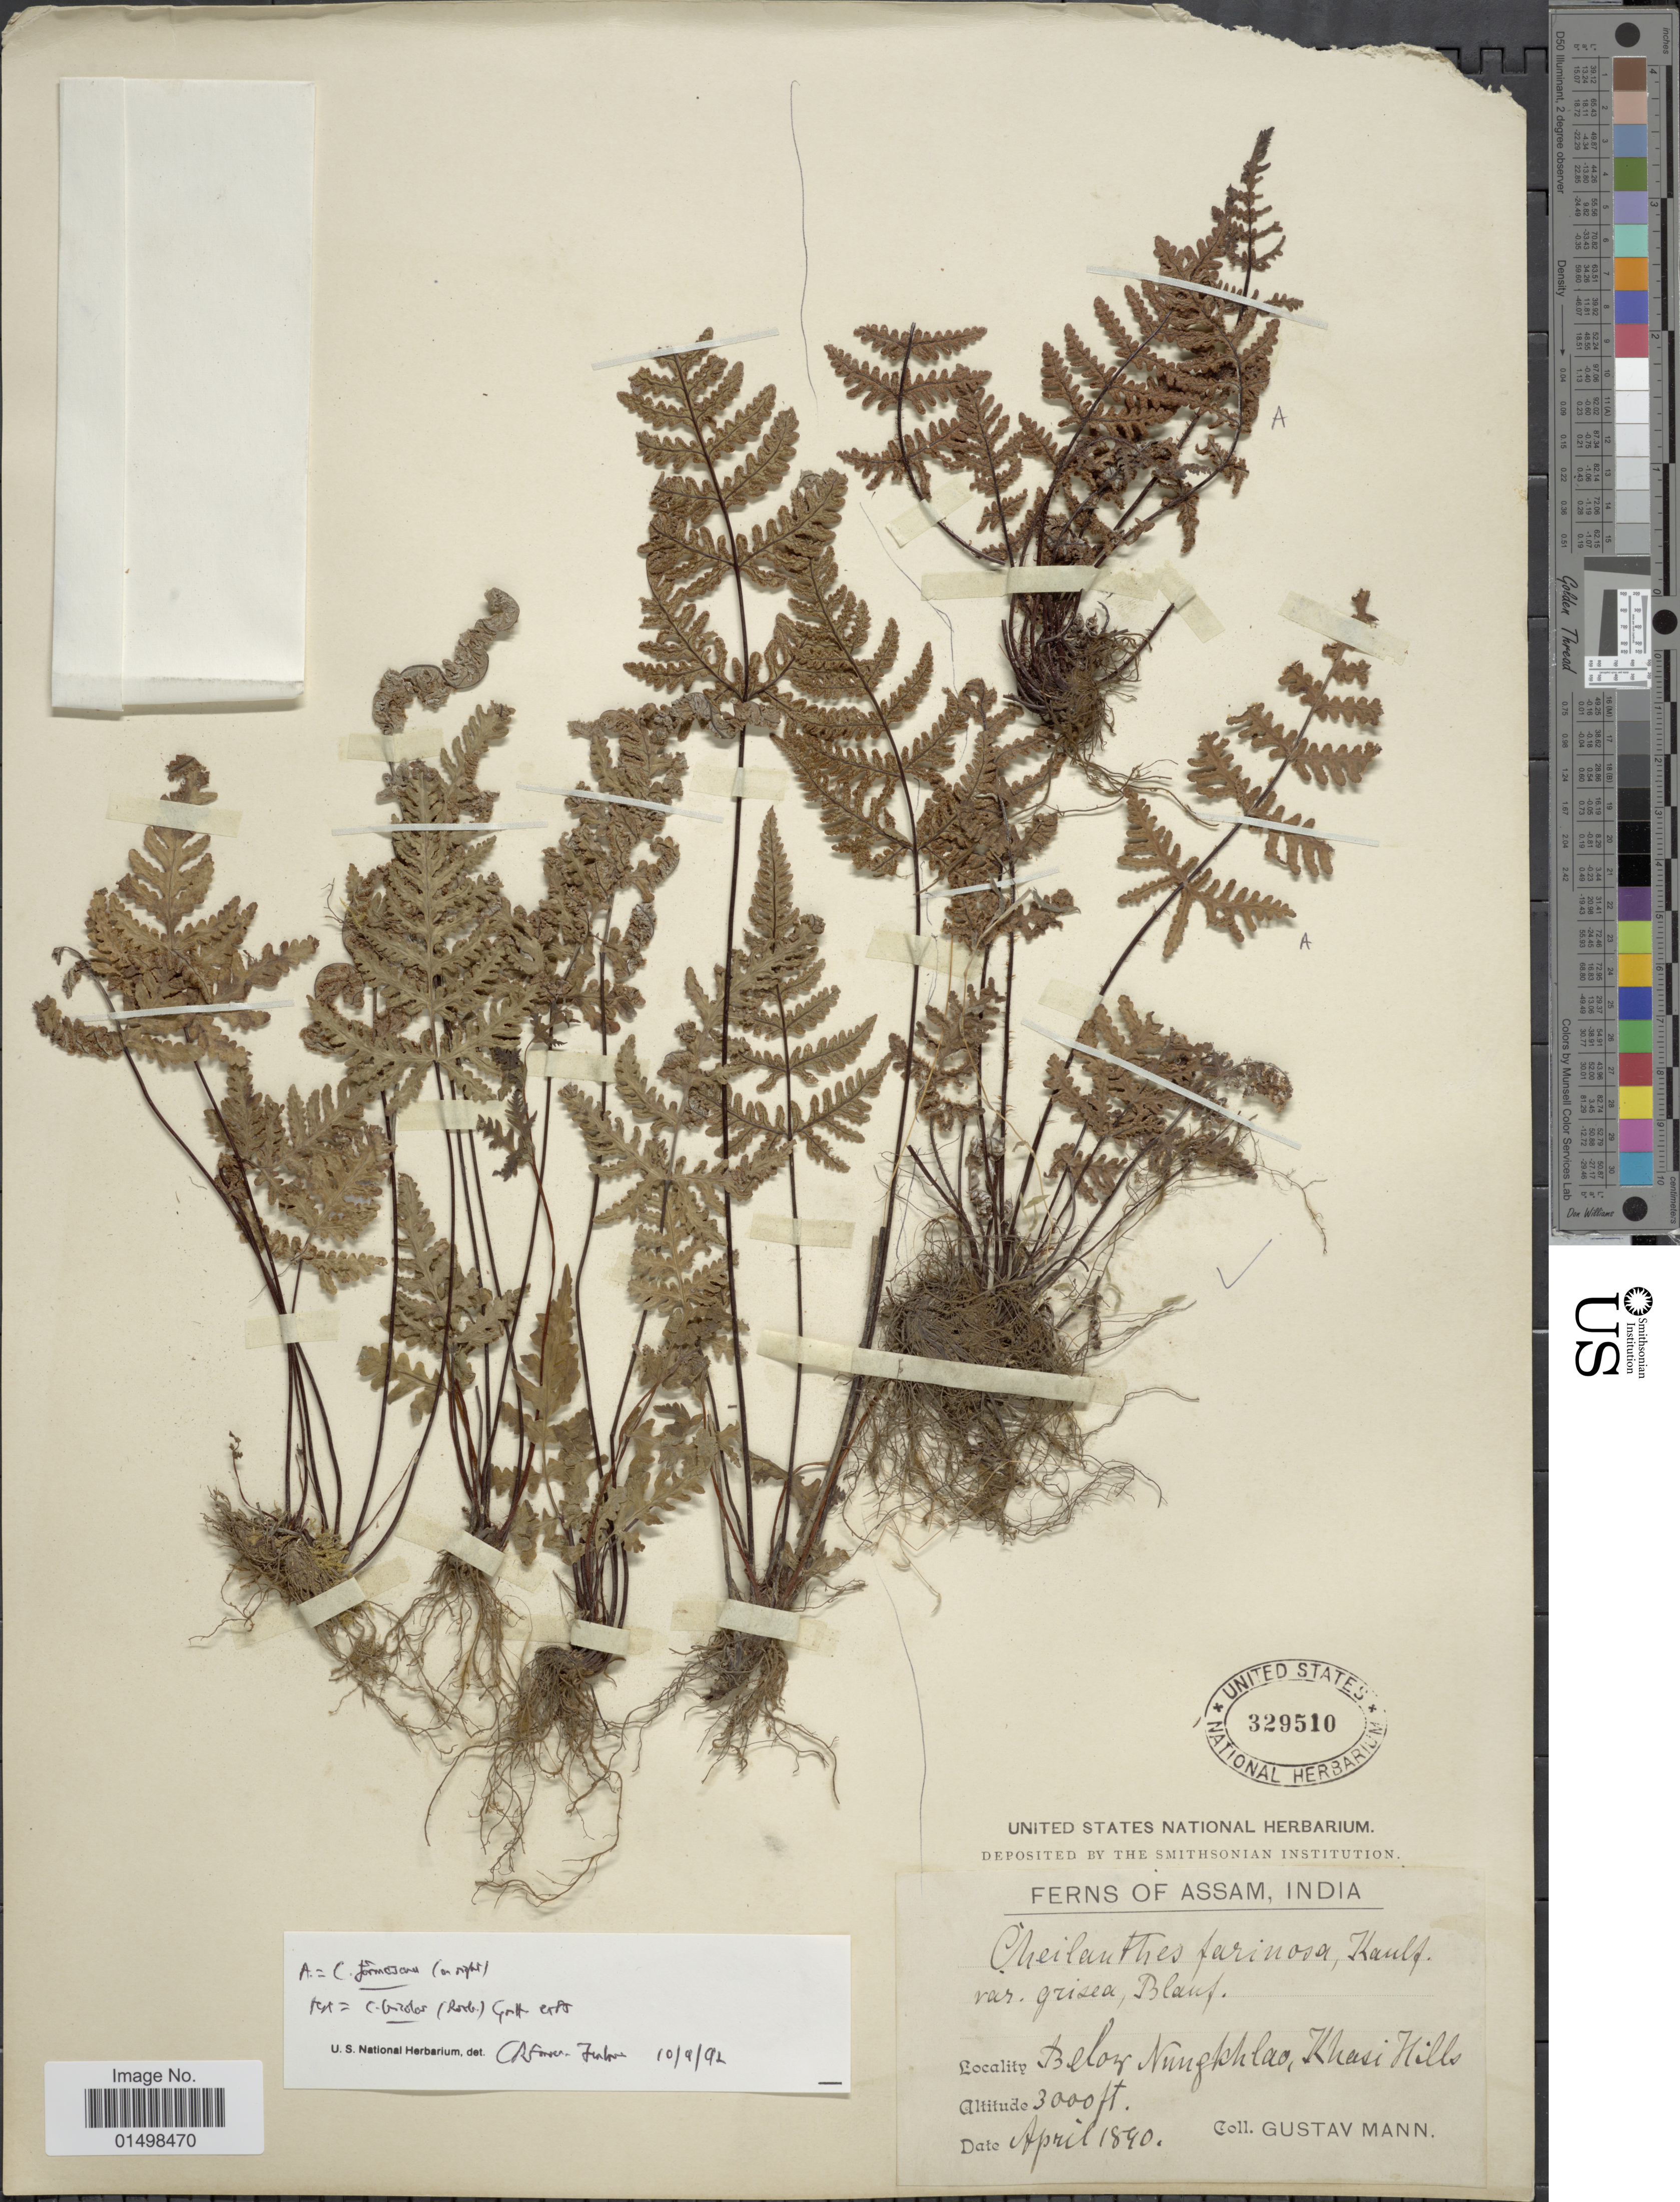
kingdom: Plantae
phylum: Tracheophyta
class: Polypodiopsida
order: Polypodiales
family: Pteridaceae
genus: Aleuritopteris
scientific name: Aleuritopteris anceps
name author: (Blanf.) Panigrahi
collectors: G. Mann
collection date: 1840-04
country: India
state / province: Meghalaya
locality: Ferns of Assam, India. Below Nungkhlao, Khasi hills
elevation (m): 914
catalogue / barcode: US 329510